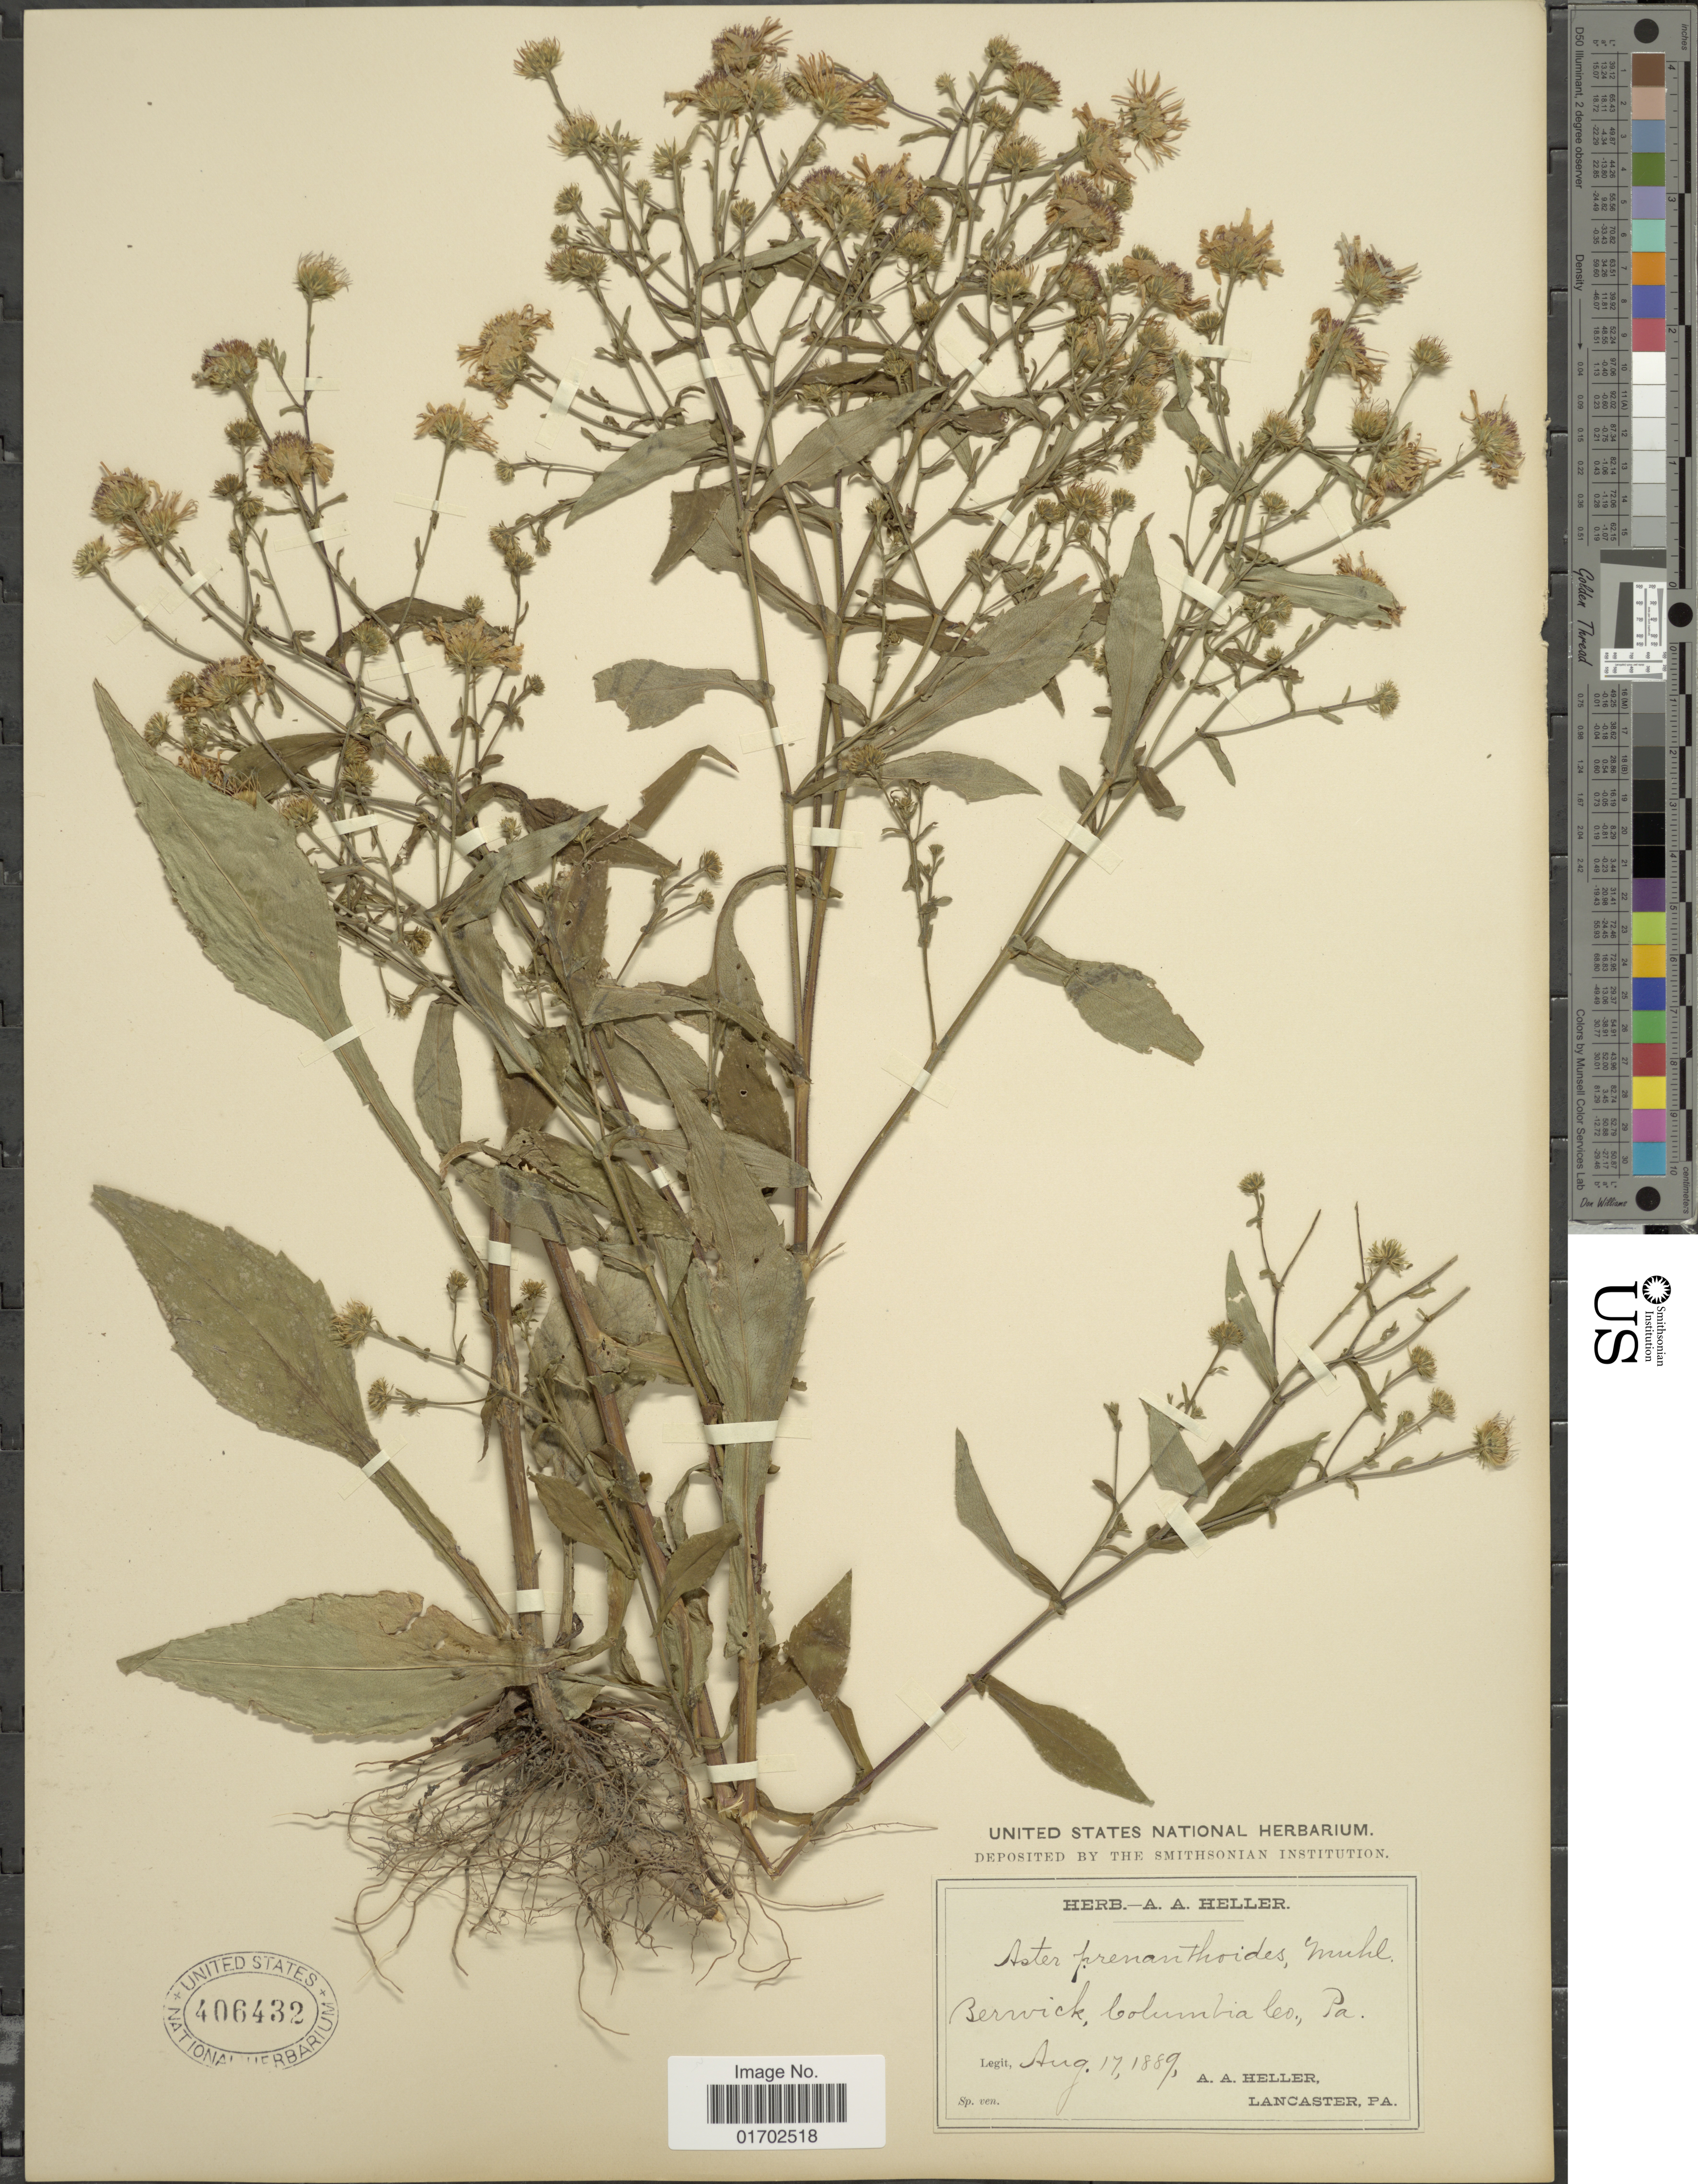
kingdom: Plantae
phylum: Tracheophyta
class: Magnoliopsida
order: Asterales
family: Asteraceae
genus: Symphyotrichum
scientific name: Symphyotrichum prenanthoides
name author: (Muhl. ex Willd.) G.L. Nesom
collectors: A. A. Heller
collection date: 1889-08-17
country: United States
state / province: Pennsylvania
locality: Berwick, Columbia Co., Pa.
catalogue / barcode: US 406432